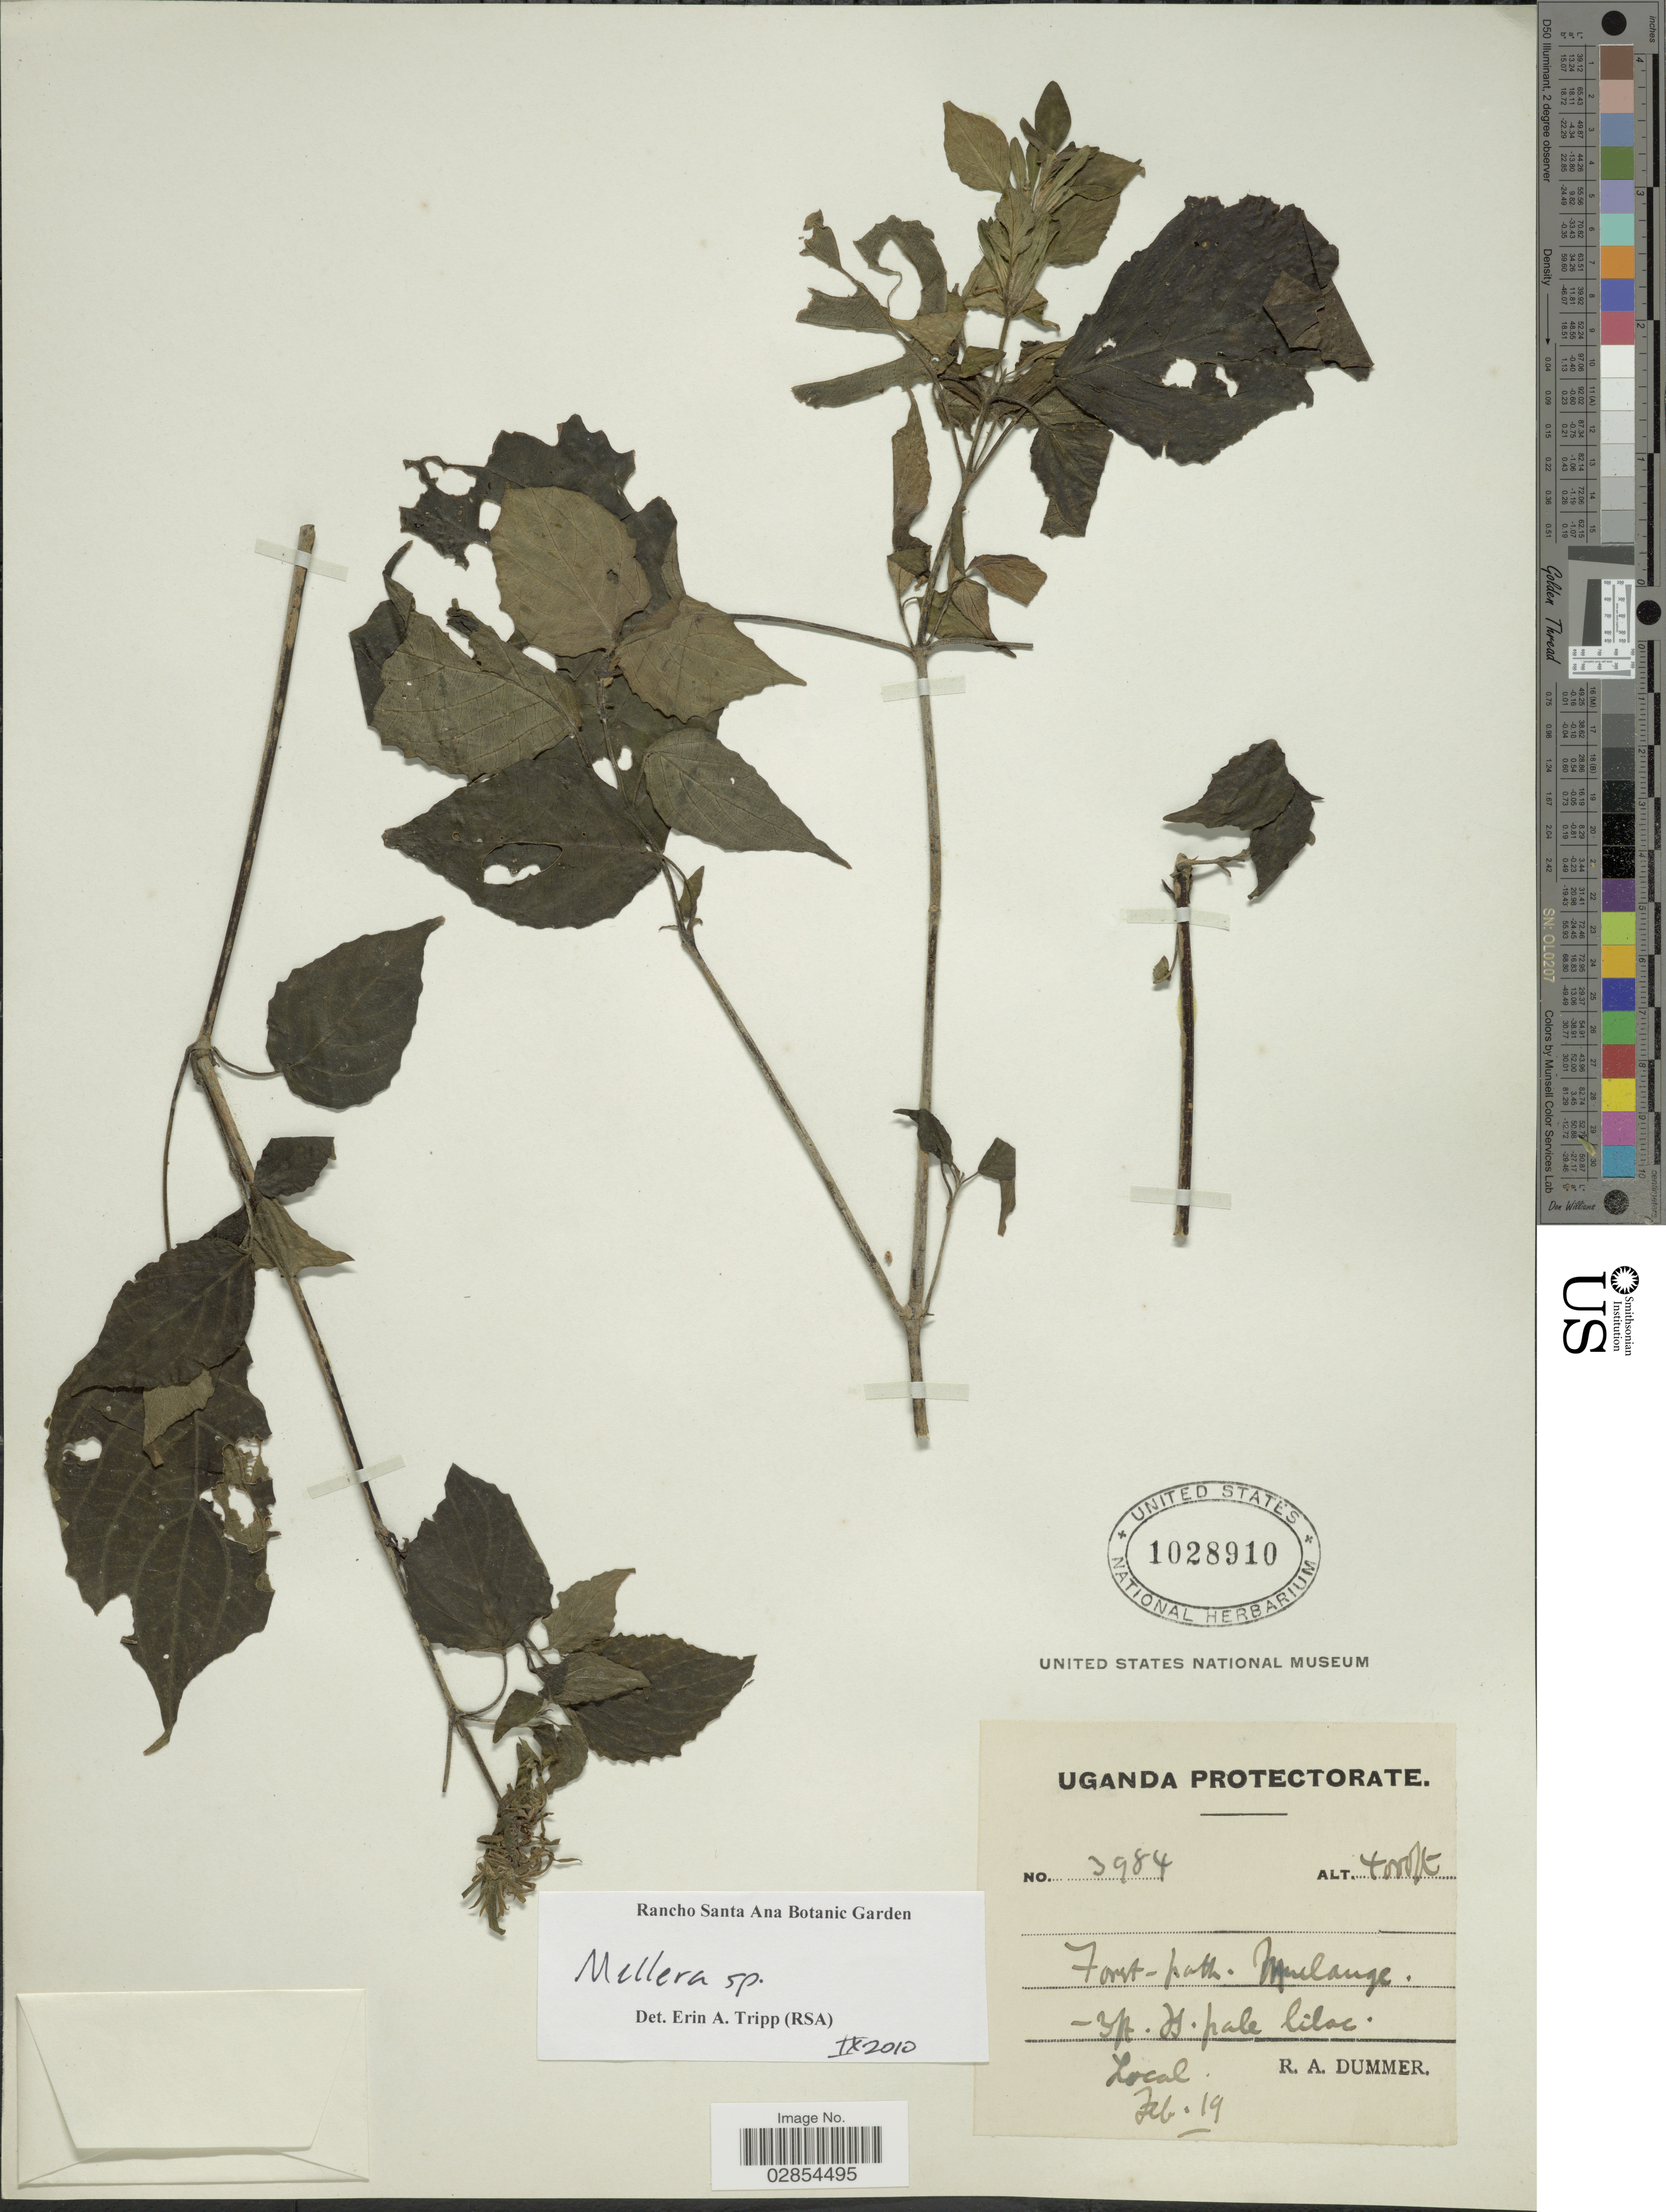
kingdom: Plantae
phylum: Tracheophyta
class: Magnoliopsida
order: Lamiales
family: Acanthaceae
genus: Mellera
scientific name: Mellera sp.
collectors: R. A. Dümmer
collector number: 3984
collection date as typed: Transcribed d/m/y: /2/19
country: Uganda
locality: Uganda Protectorate. Mulange.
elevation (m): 1219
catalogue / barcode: US 1028910